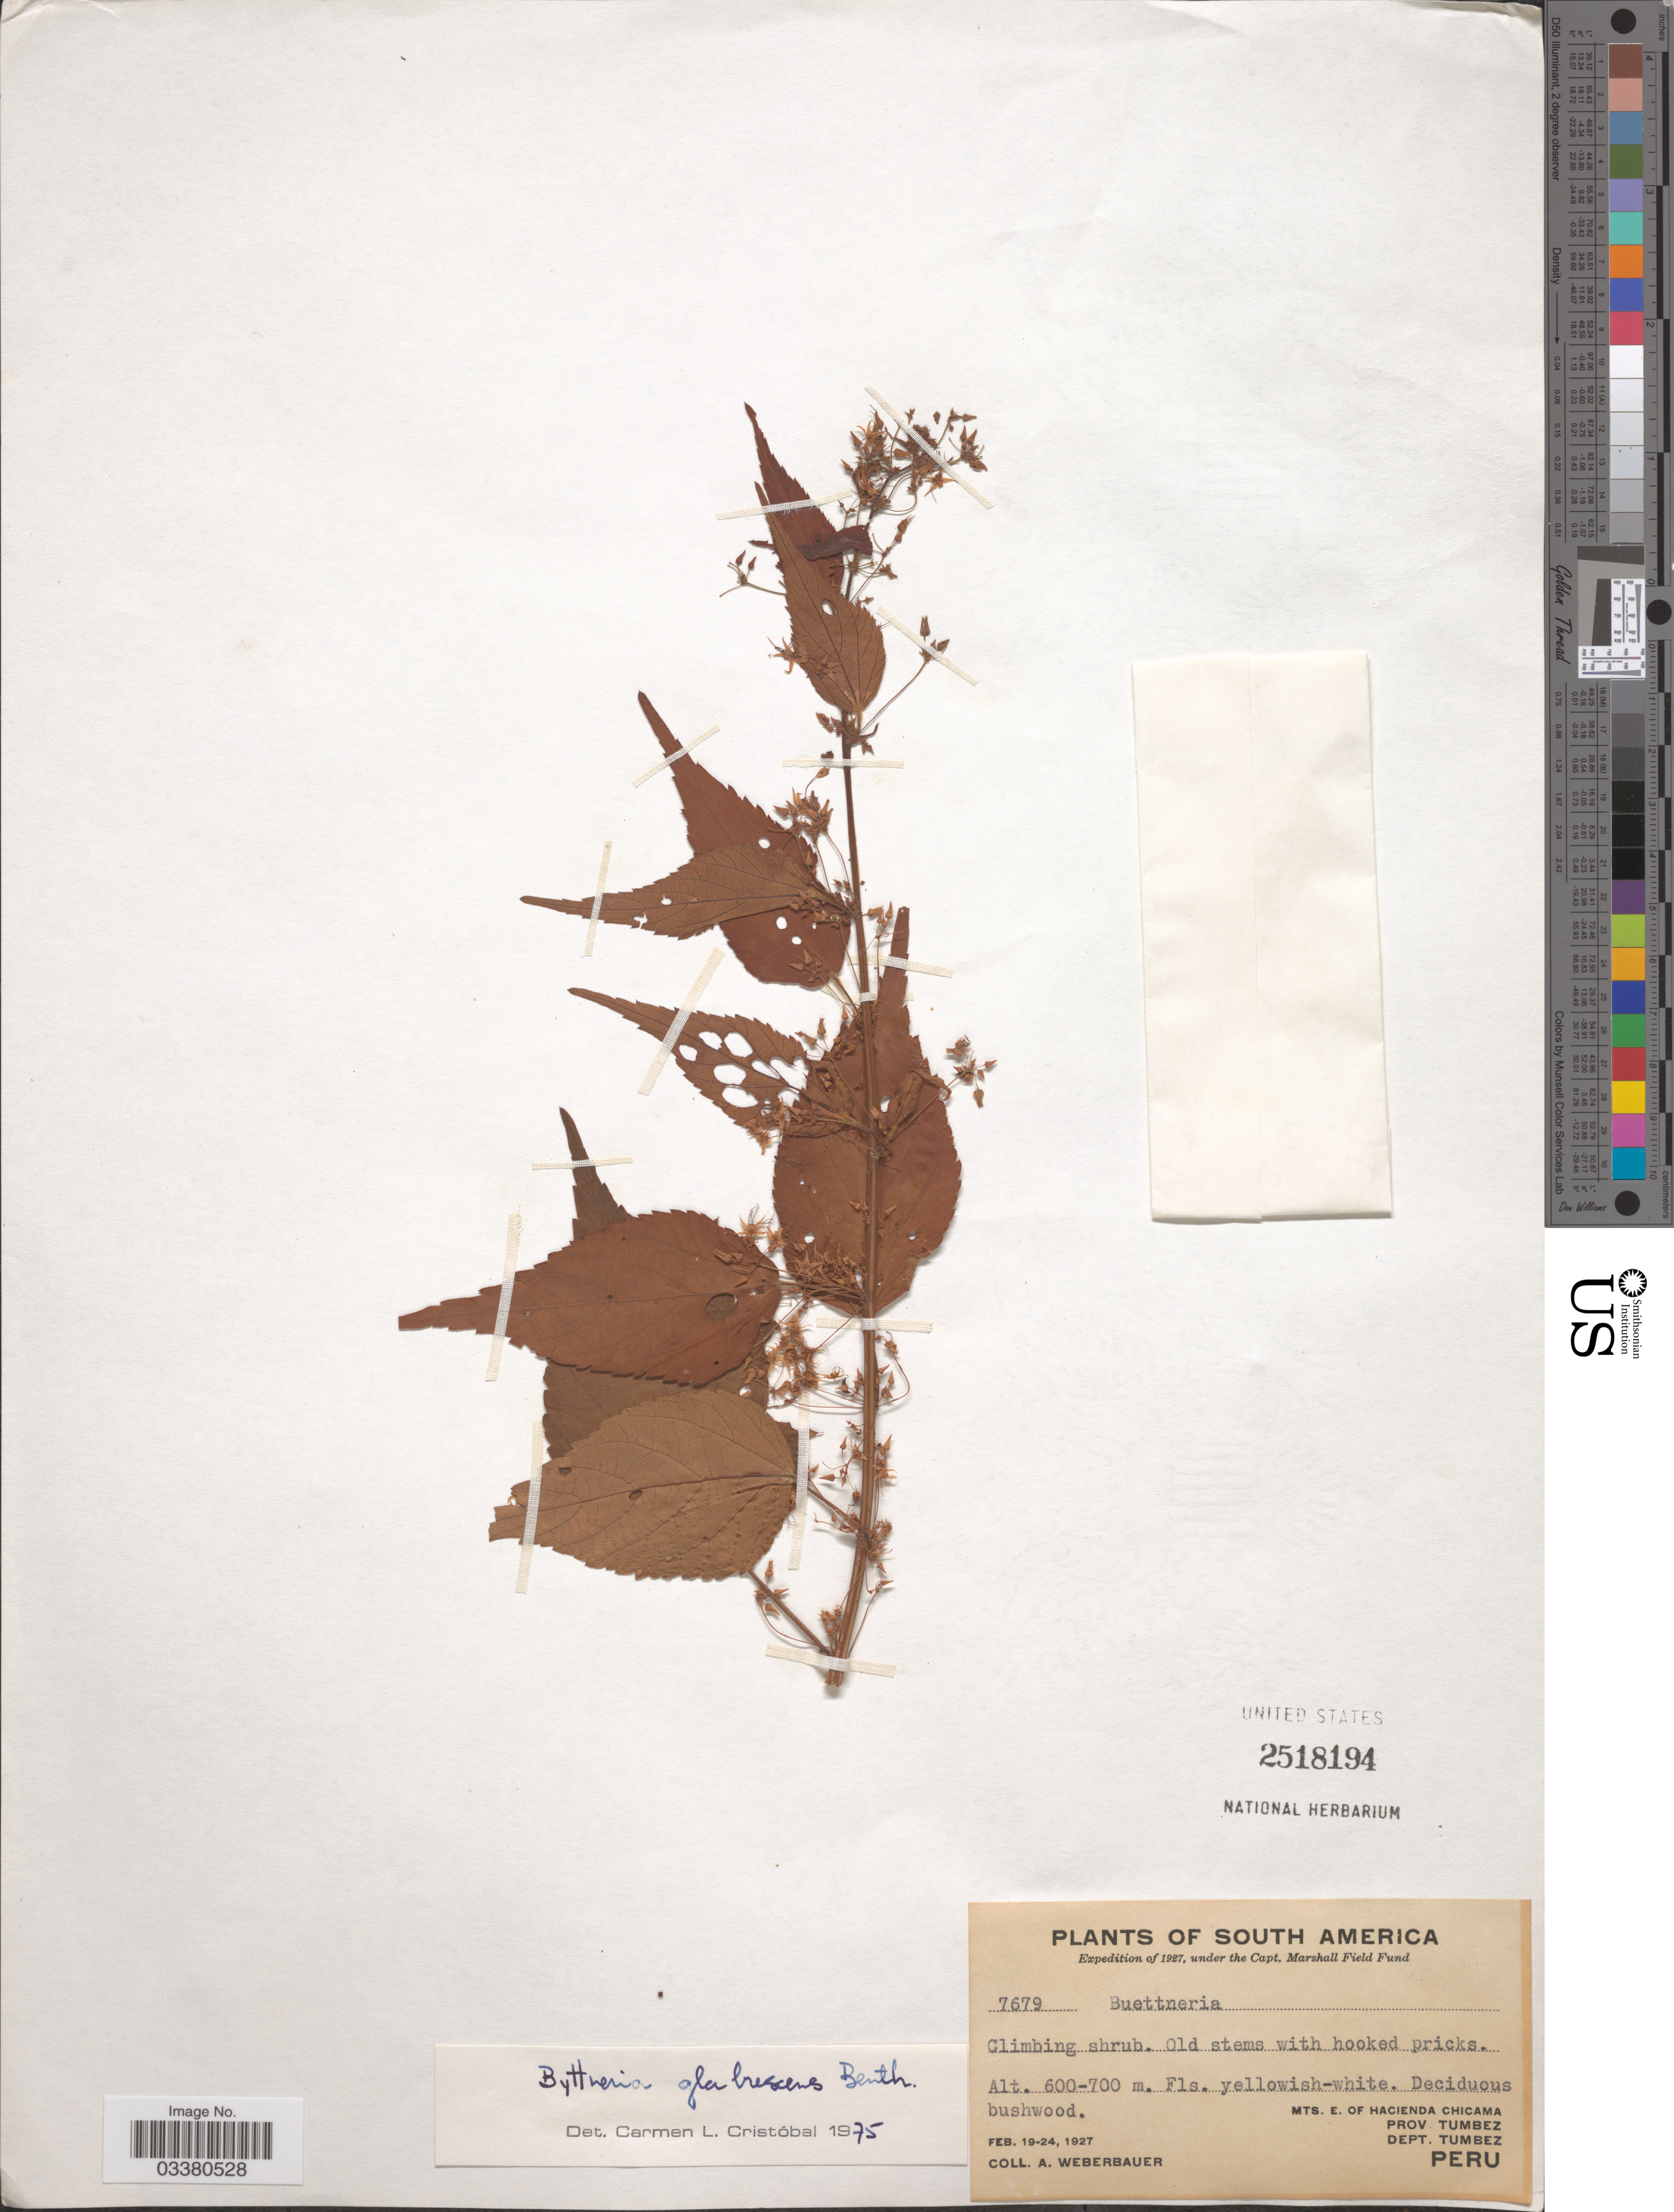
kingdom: Plantae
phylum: Tracheophyta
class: Magnoliopsida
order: Malvales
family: Malvaceae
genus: Byttneria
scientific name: Byttneria parviflora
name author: Benth.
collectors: A. Weberbauer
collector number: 7679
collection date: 1927-02-19/1927-02-24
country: Peru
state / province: Tumbes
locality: Mts. E. of Hacienda Chicama. Prov. Tumbez. Dept. Tumbez.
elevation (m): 600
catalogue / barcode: US 2518194